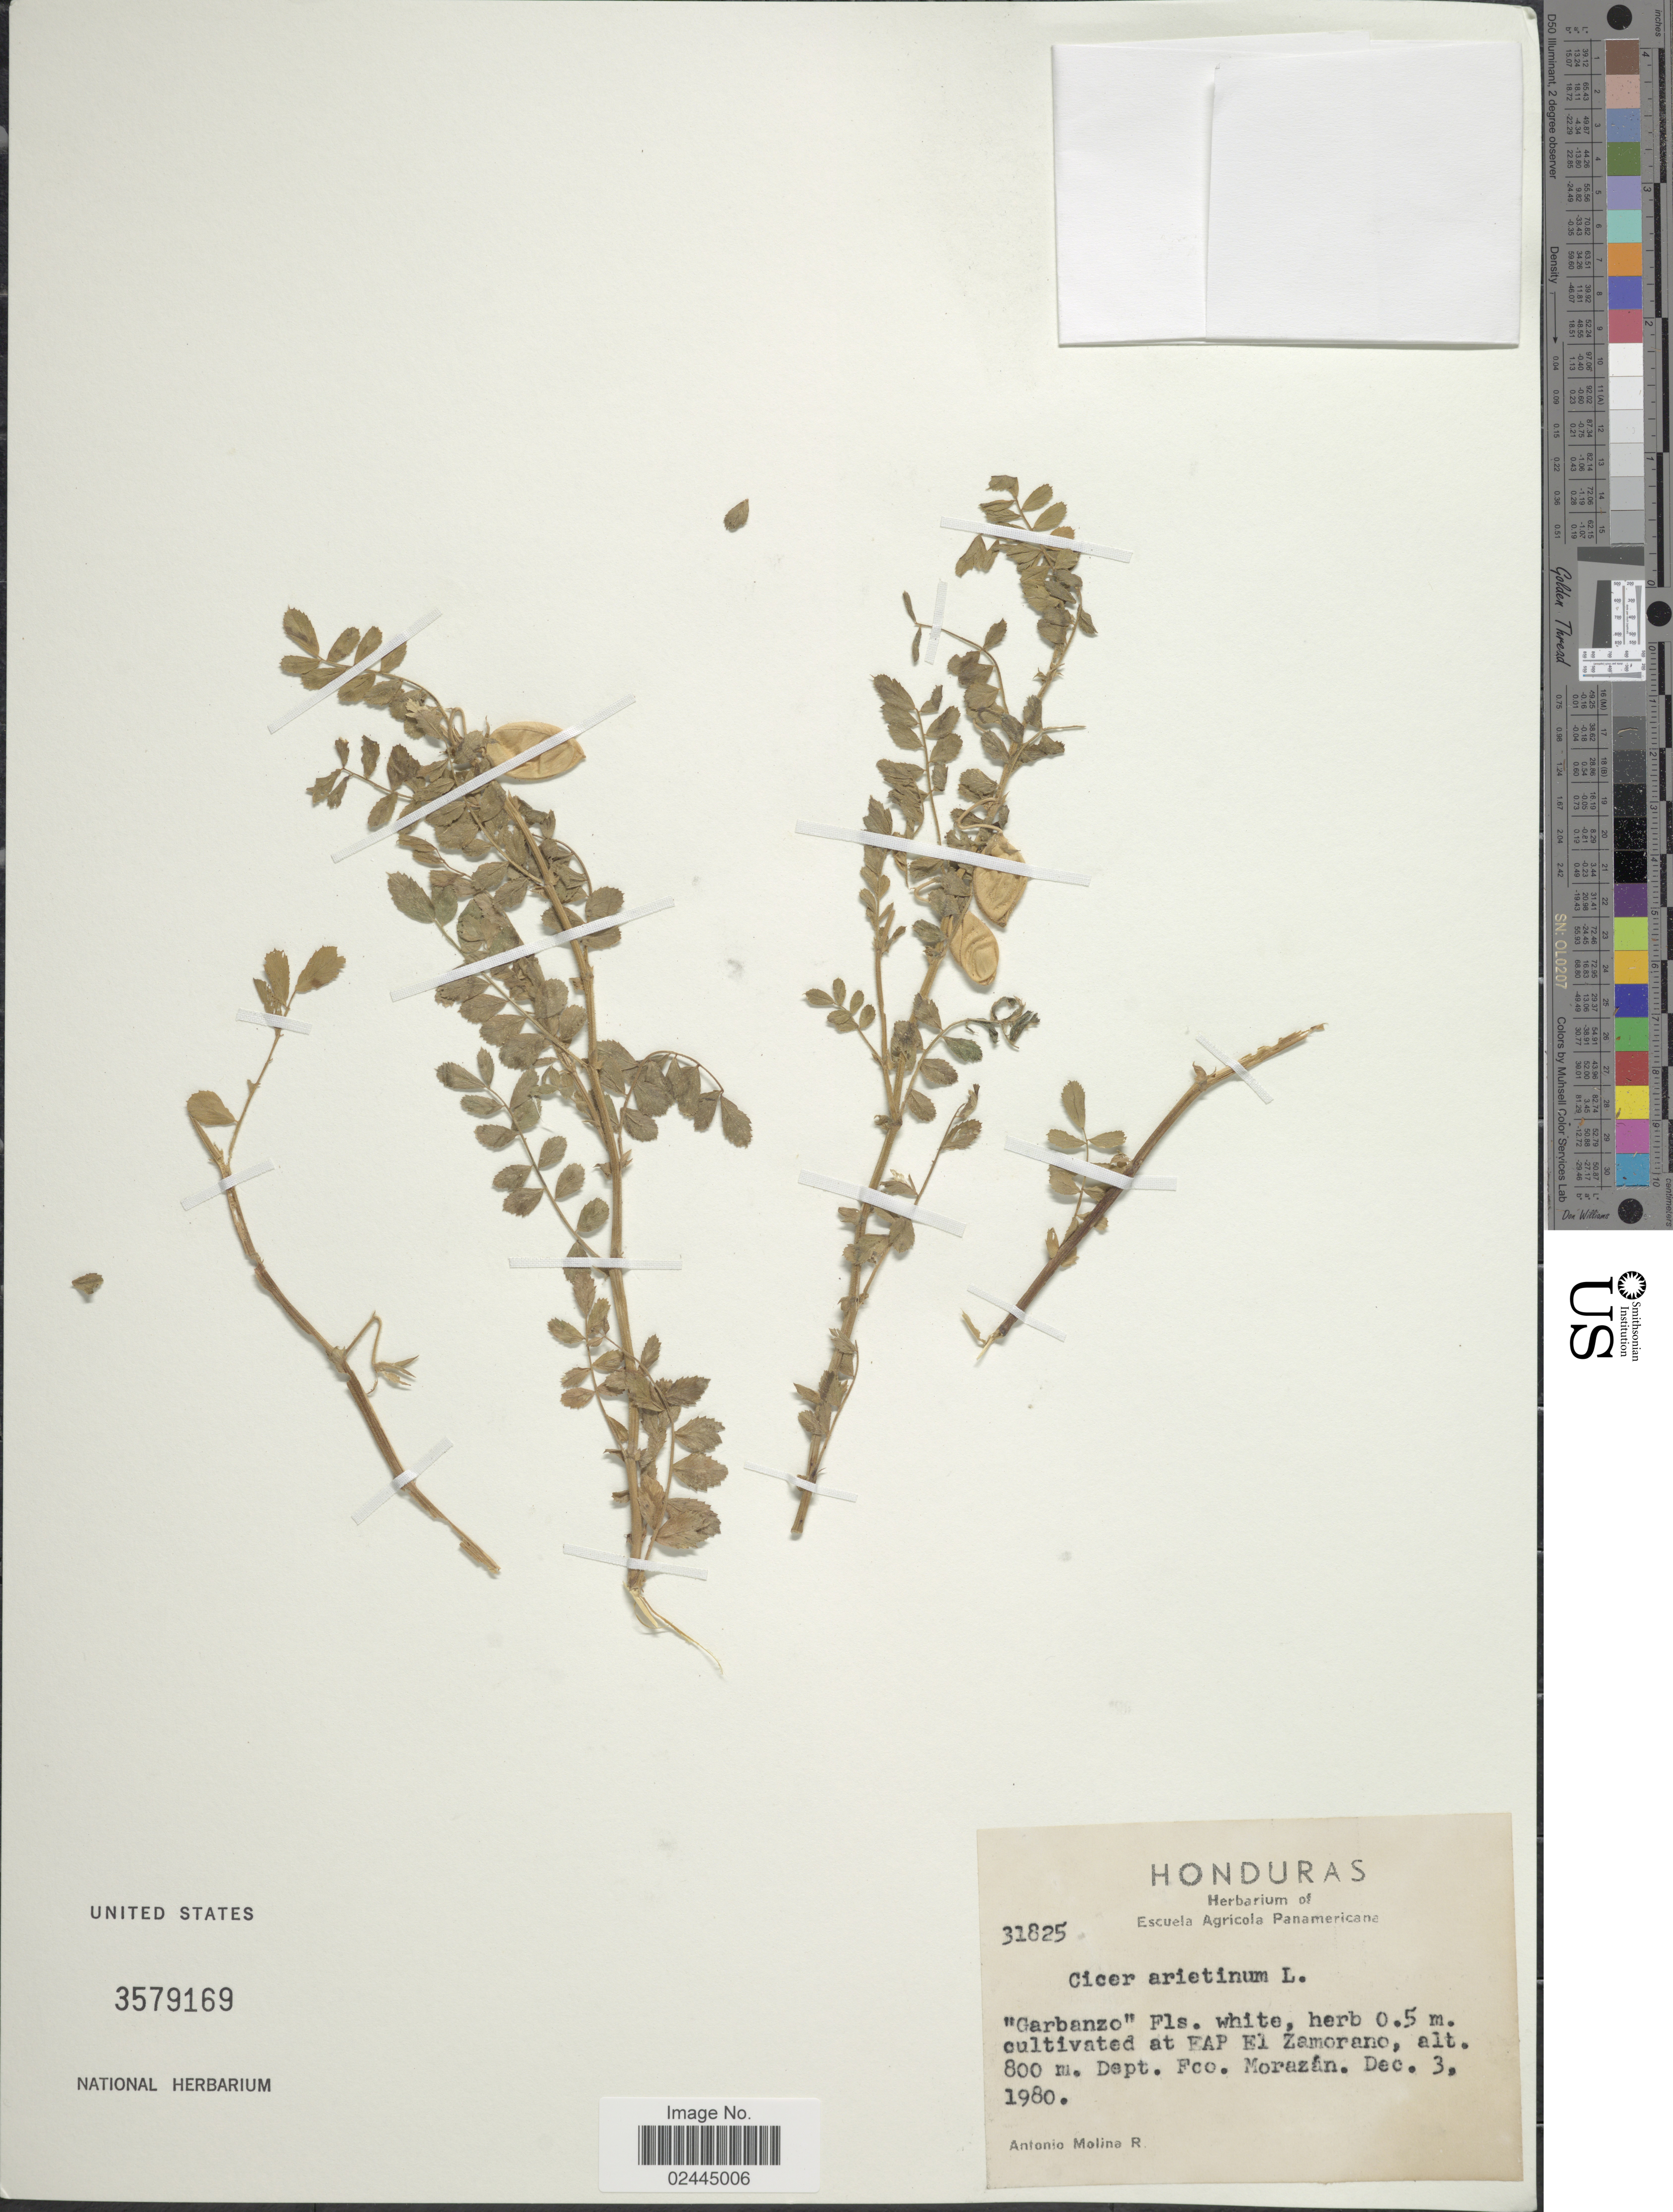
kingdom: Plantae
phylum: Tracheophyta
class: Magnoliopsida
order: Fabales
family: Fabaceae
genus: Cicer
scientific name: Cicer arietinum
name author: L.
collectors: A. Molina R.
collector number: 31825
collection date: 1980-12-03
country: Honduras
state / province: Fco. Morazán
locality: Cultivated at EAP El Zamorano. Dept. Fco. Morazan.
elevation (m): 800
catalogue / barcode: US 3579169